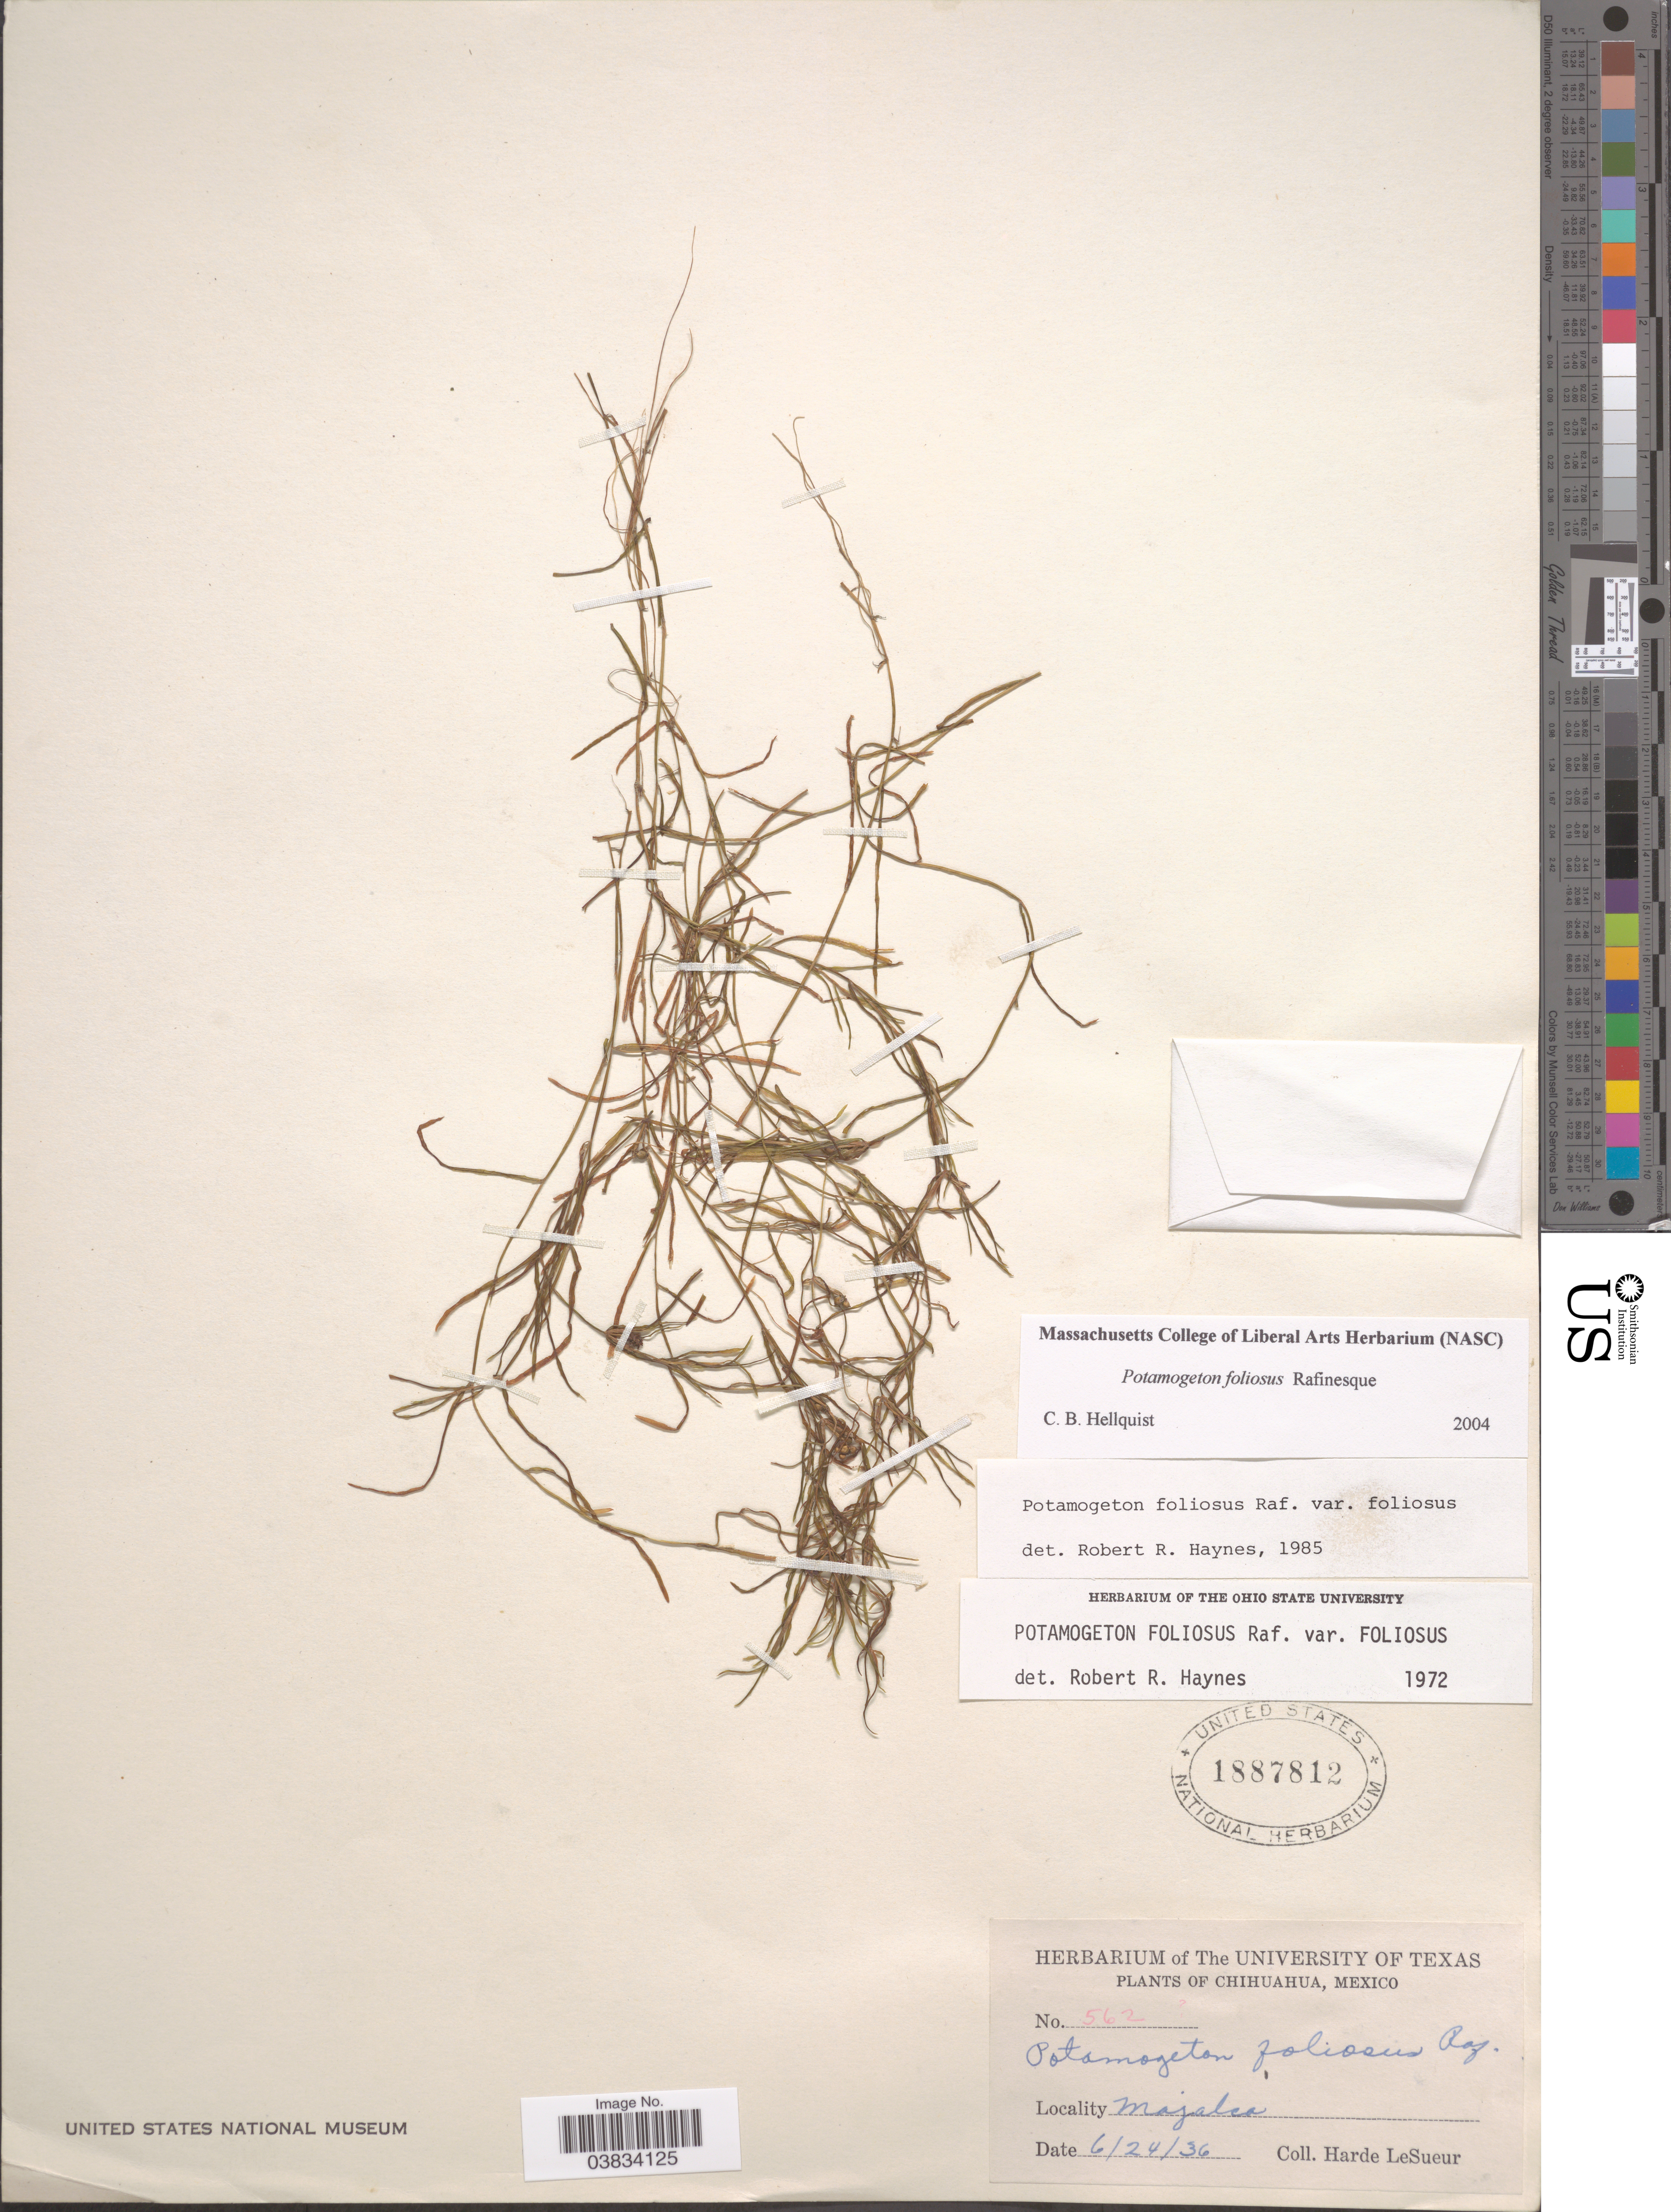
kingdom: Plantae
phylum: Tracheophyta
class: Liliopsida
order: Alismatales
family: Potamogetonaceae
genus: Potamogeton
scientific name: Potamogeton foliosus var. foliosus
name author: Raf.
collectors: H. LeSueur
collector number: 562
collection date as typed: Transcribed d/m/y: 24/6/36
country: Mexico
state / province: Chihuahua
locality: Majalca.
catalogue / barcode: US 1887812